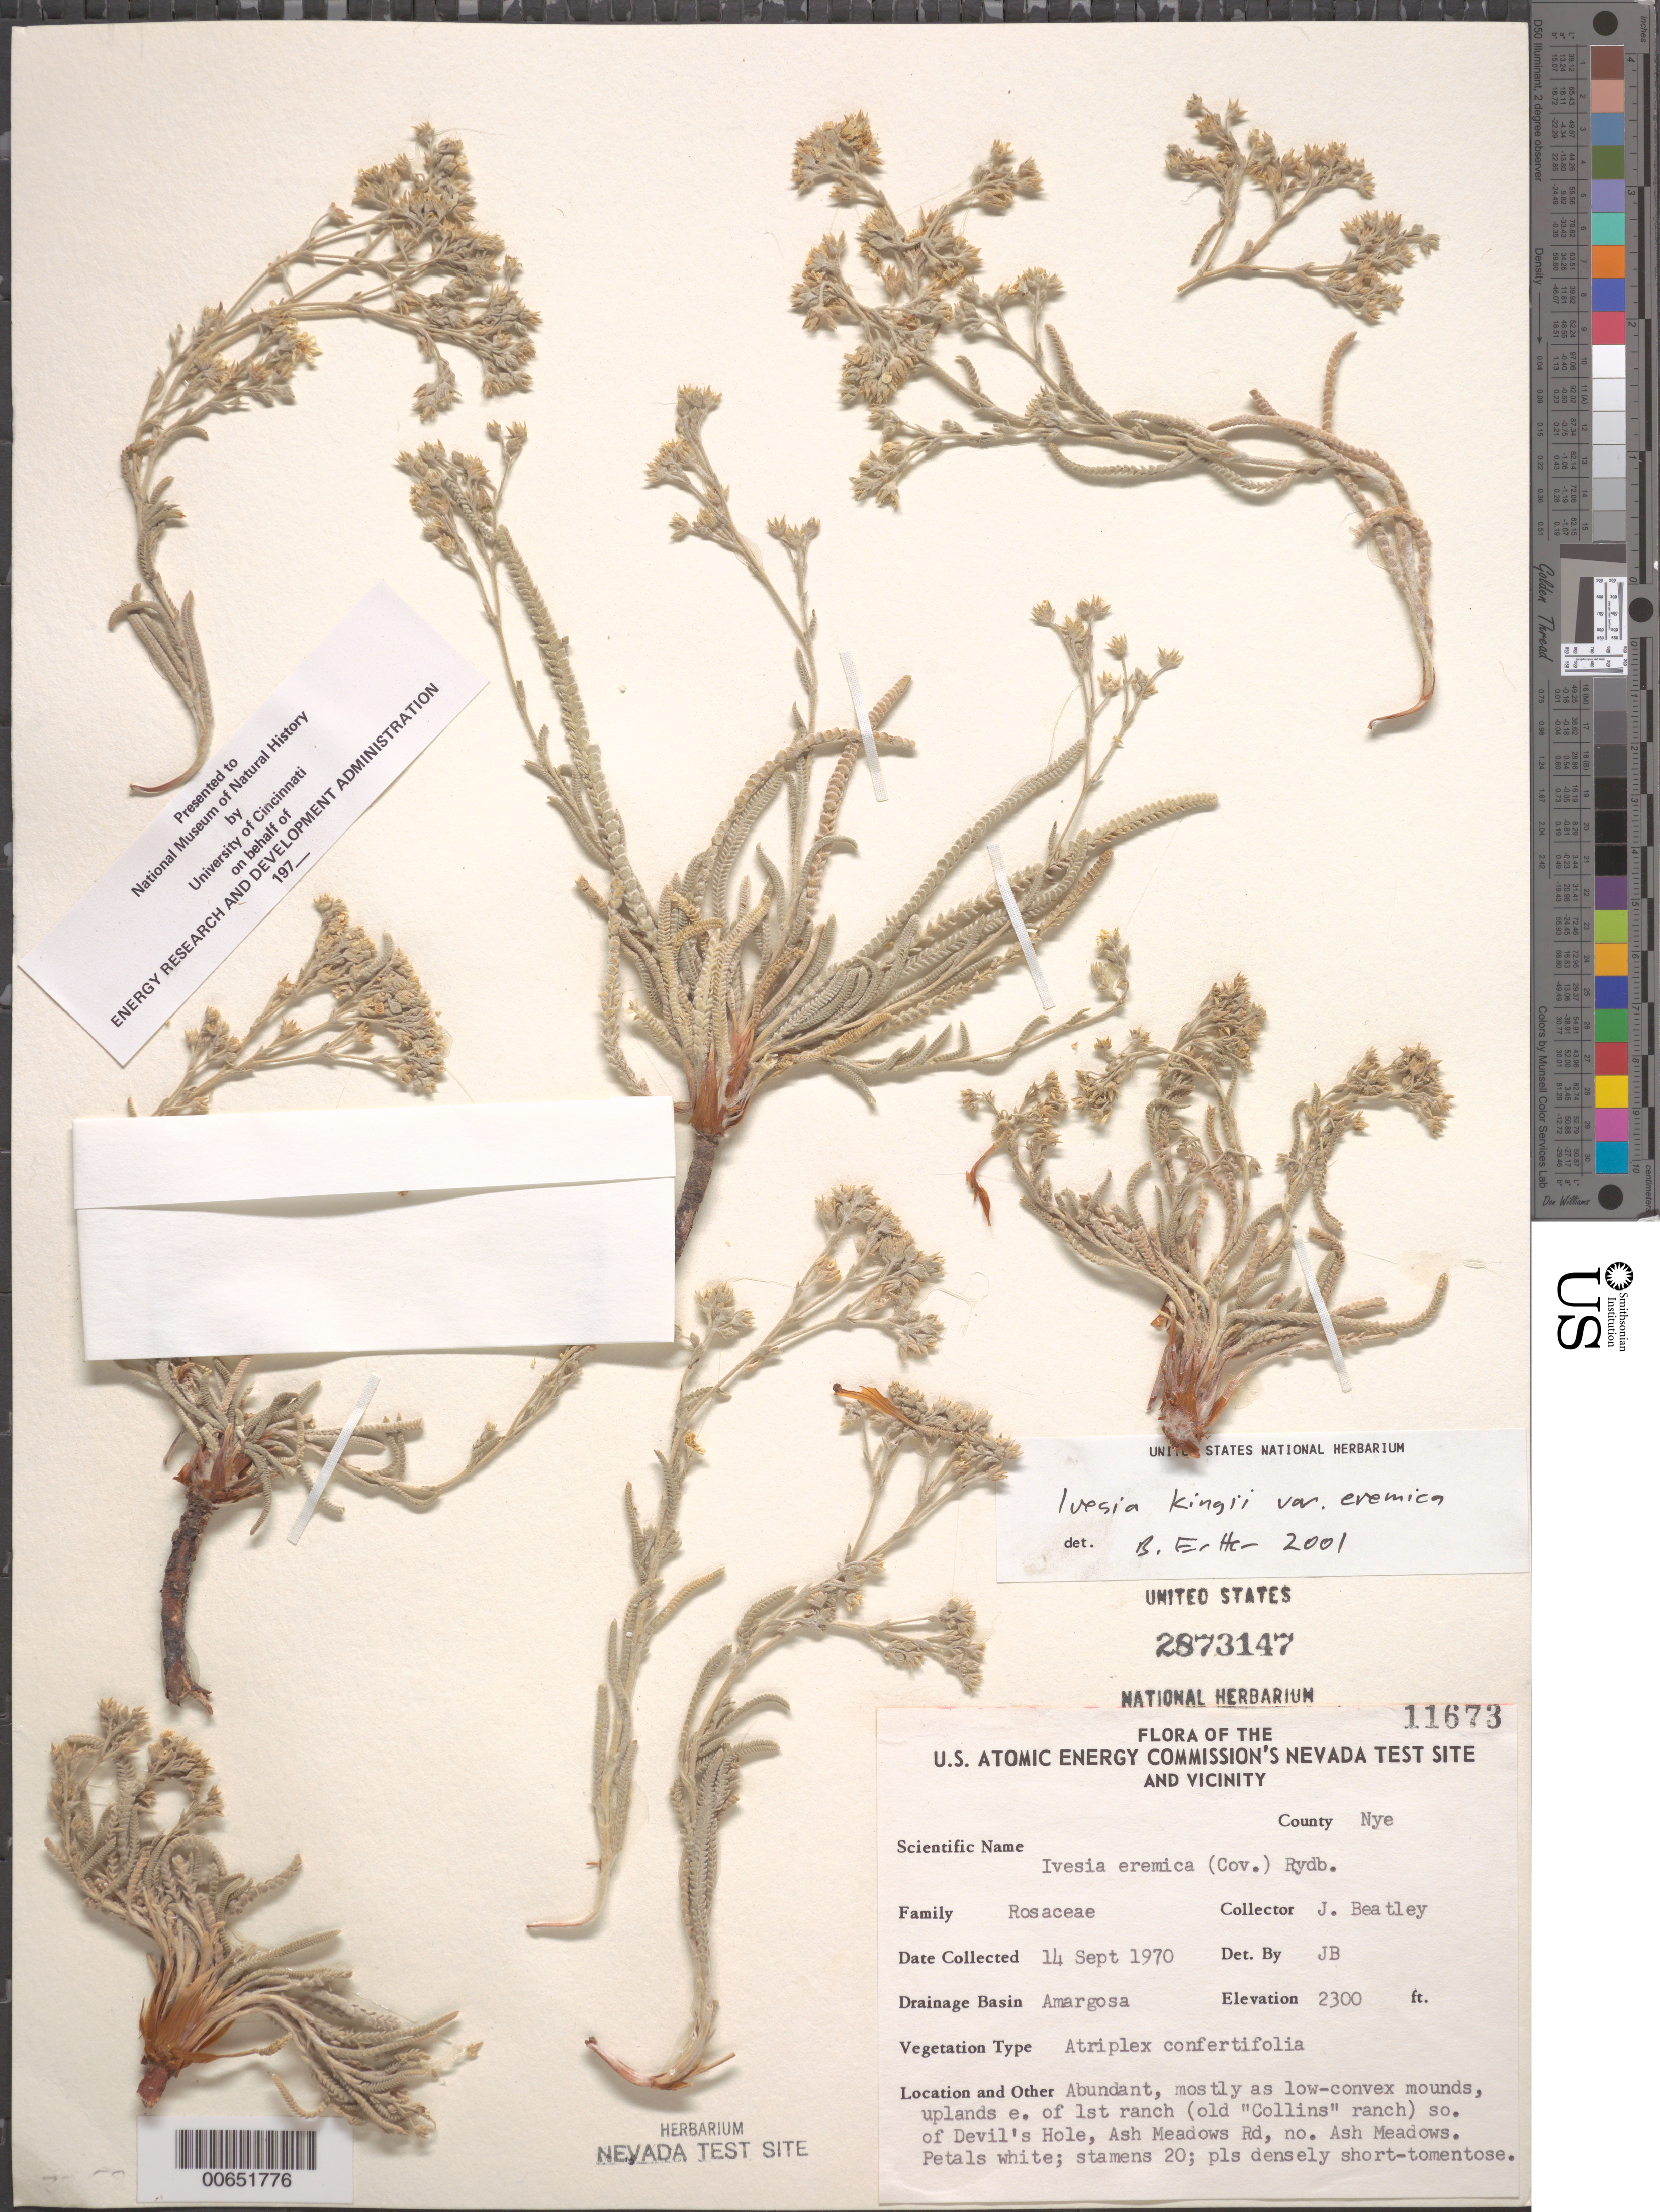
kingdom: Plantae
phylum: Tracheophyta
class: Magnoliopsida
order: Rosales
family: Rosaceae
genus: Potentilla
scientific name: Potentilla kingii var. eremica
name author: (Coville) Mosyakin & Shiyan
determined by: Strong, Mark T., (BOT), Smithsonian Institution - National Museum of Natural History (UNITED STATES)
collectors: J. C. Beatley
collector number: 11673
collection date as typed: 14 Sep 1970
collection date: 1970-09-14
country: United States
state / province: Nevada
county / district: Nye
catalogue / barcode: US 2873147